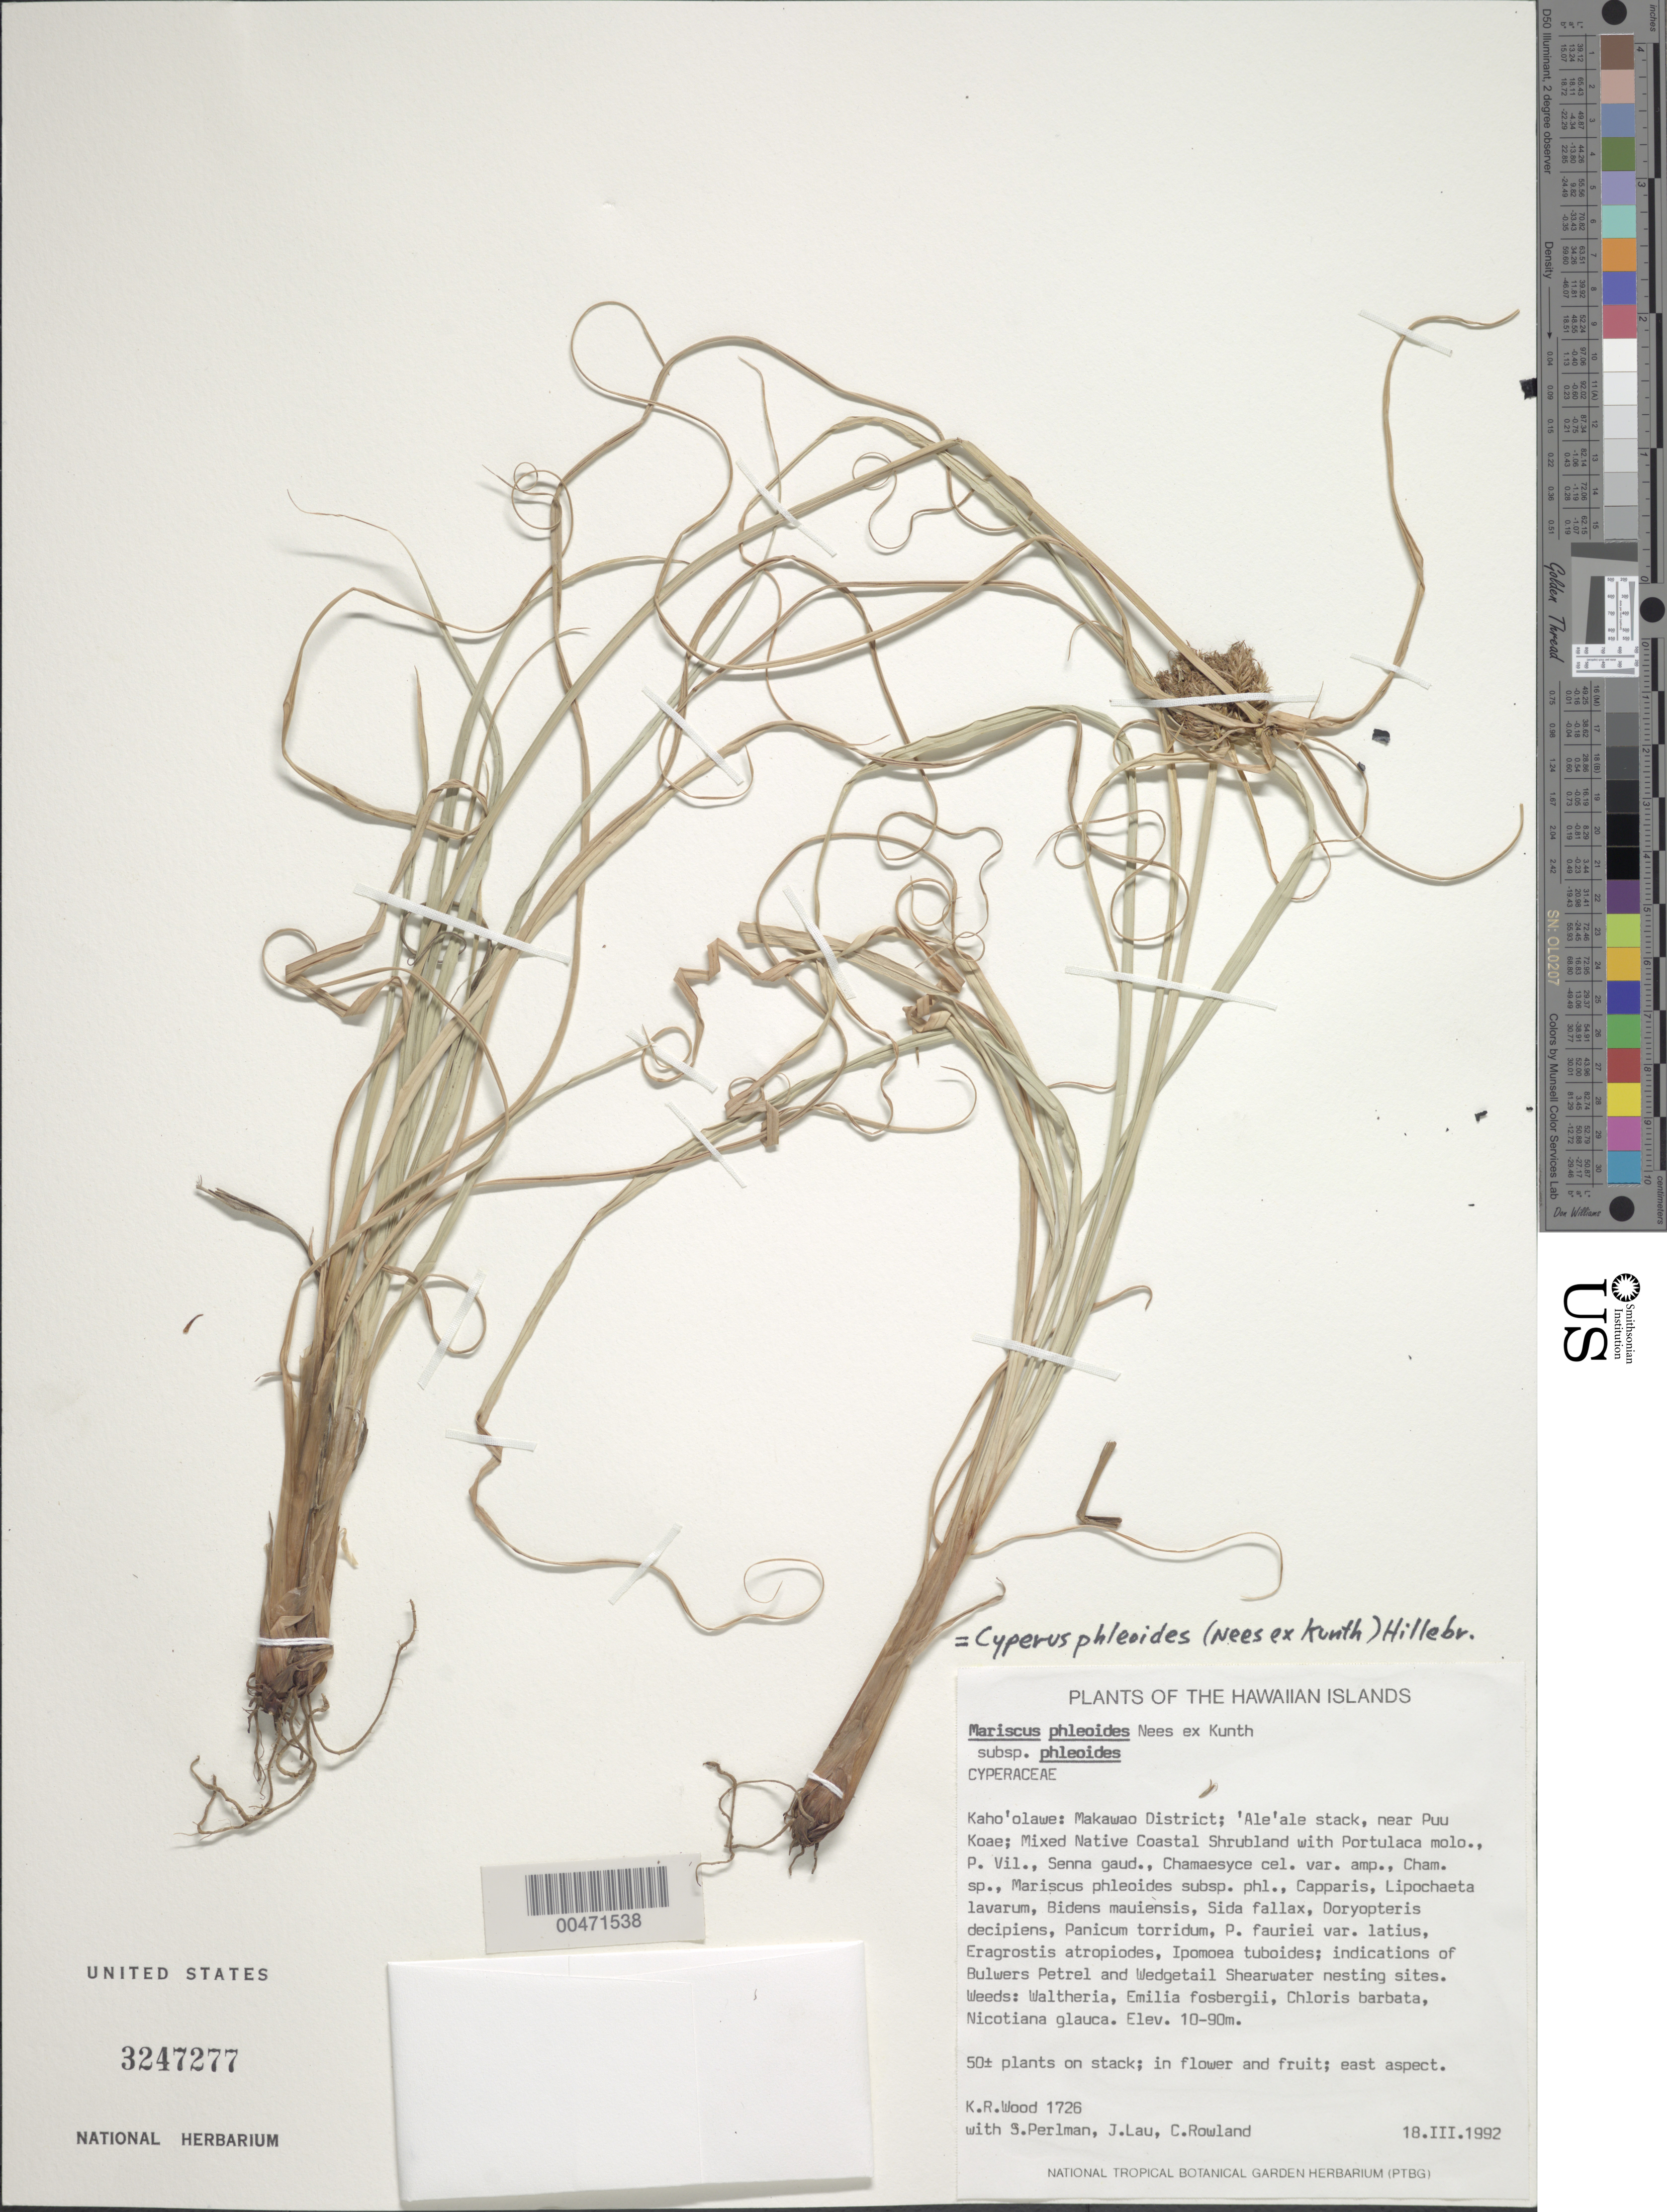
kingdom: Plantae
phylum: Tracheophyta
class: Liliopsida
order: Poales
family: Cyperaceae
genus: Cyperus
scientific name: Cyperus phleoides var. phleoides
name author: (Nees ex Kunth) Hillebr.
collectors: K. R. Wood, S. Perlmann, J. Lau & C. Rowland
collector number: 1726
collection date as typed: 18 Mar 1992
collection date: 1992-03-18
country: United States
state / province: Hawaii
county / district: Maui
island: Kaho'olawe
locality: Makawao Dist, 'Ale'ale stack, near Puu Koae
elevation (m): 10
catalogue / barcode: US 3247277